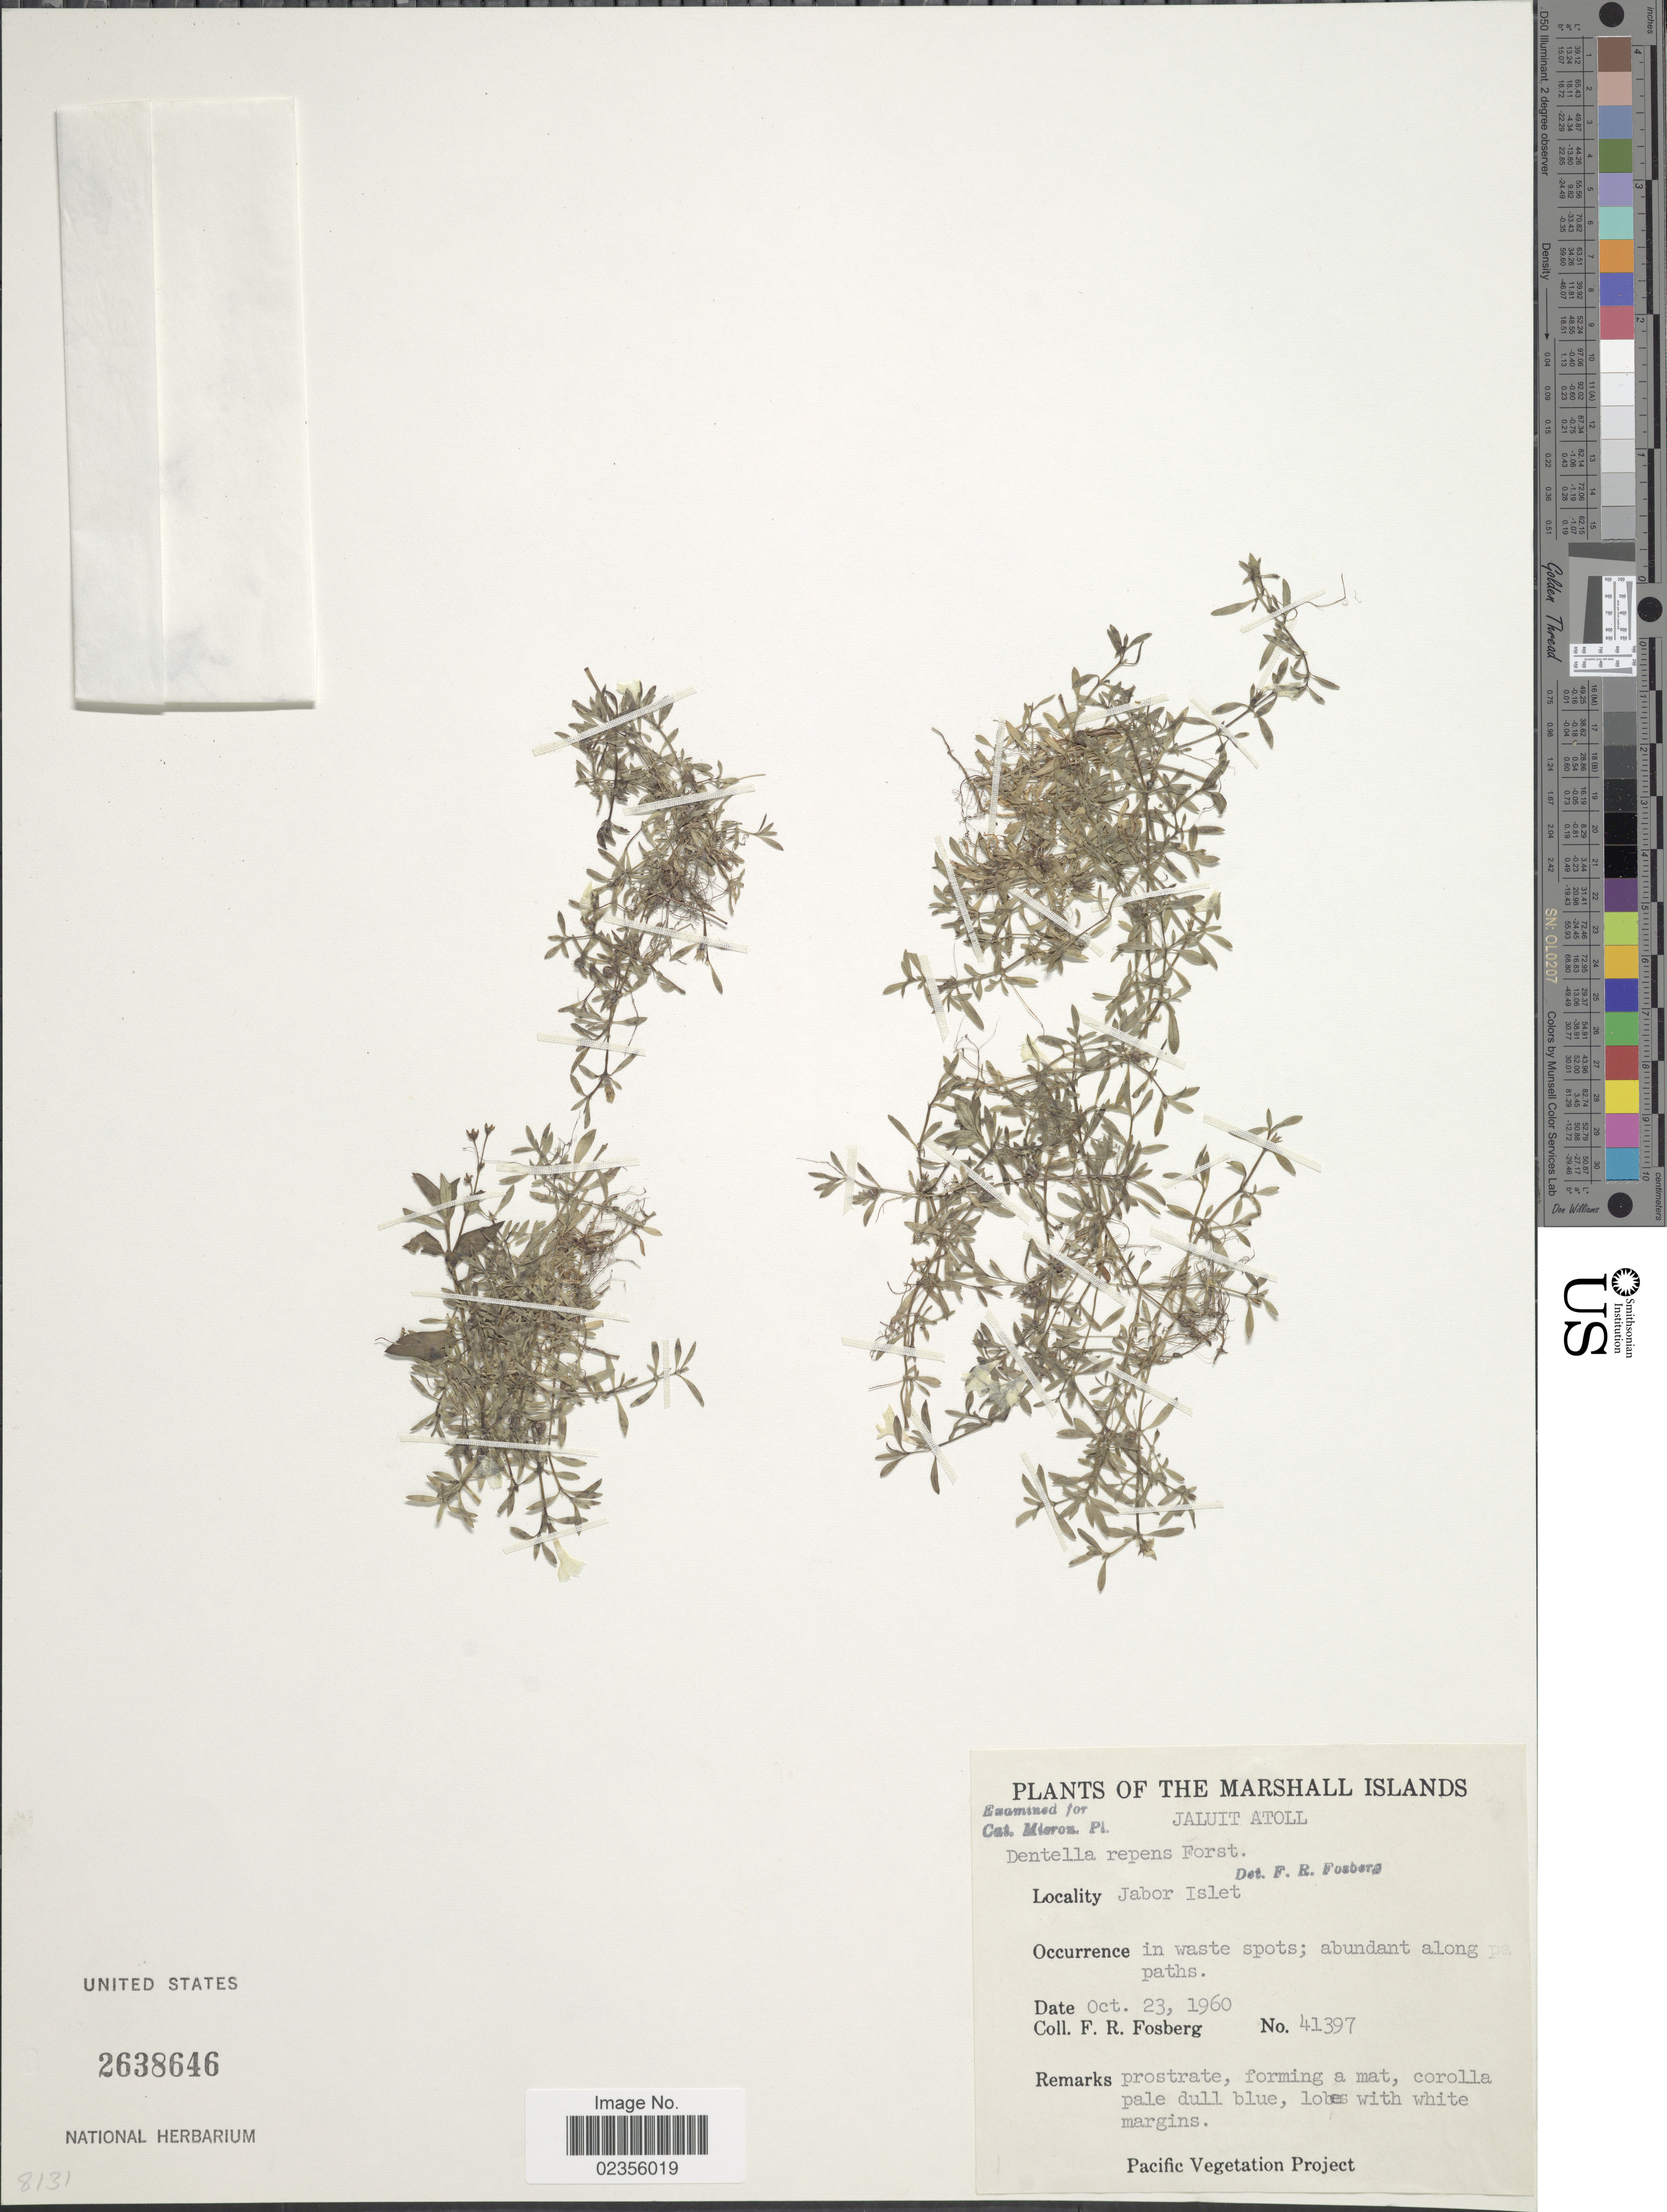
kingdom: Plantae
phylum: Tracheophyta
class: Magnoliopsida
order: Gentianales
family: Rubiaceae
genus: Dentella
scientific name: Dentella repens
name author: J.R. Forst. & G. Forst.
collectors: F. R. Fosberg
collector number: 41397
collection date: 1960-10-23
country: Marshall Islands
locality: Marshall Islands. Jaluit Atoll. Jabor Islet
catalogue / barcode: US 2638646